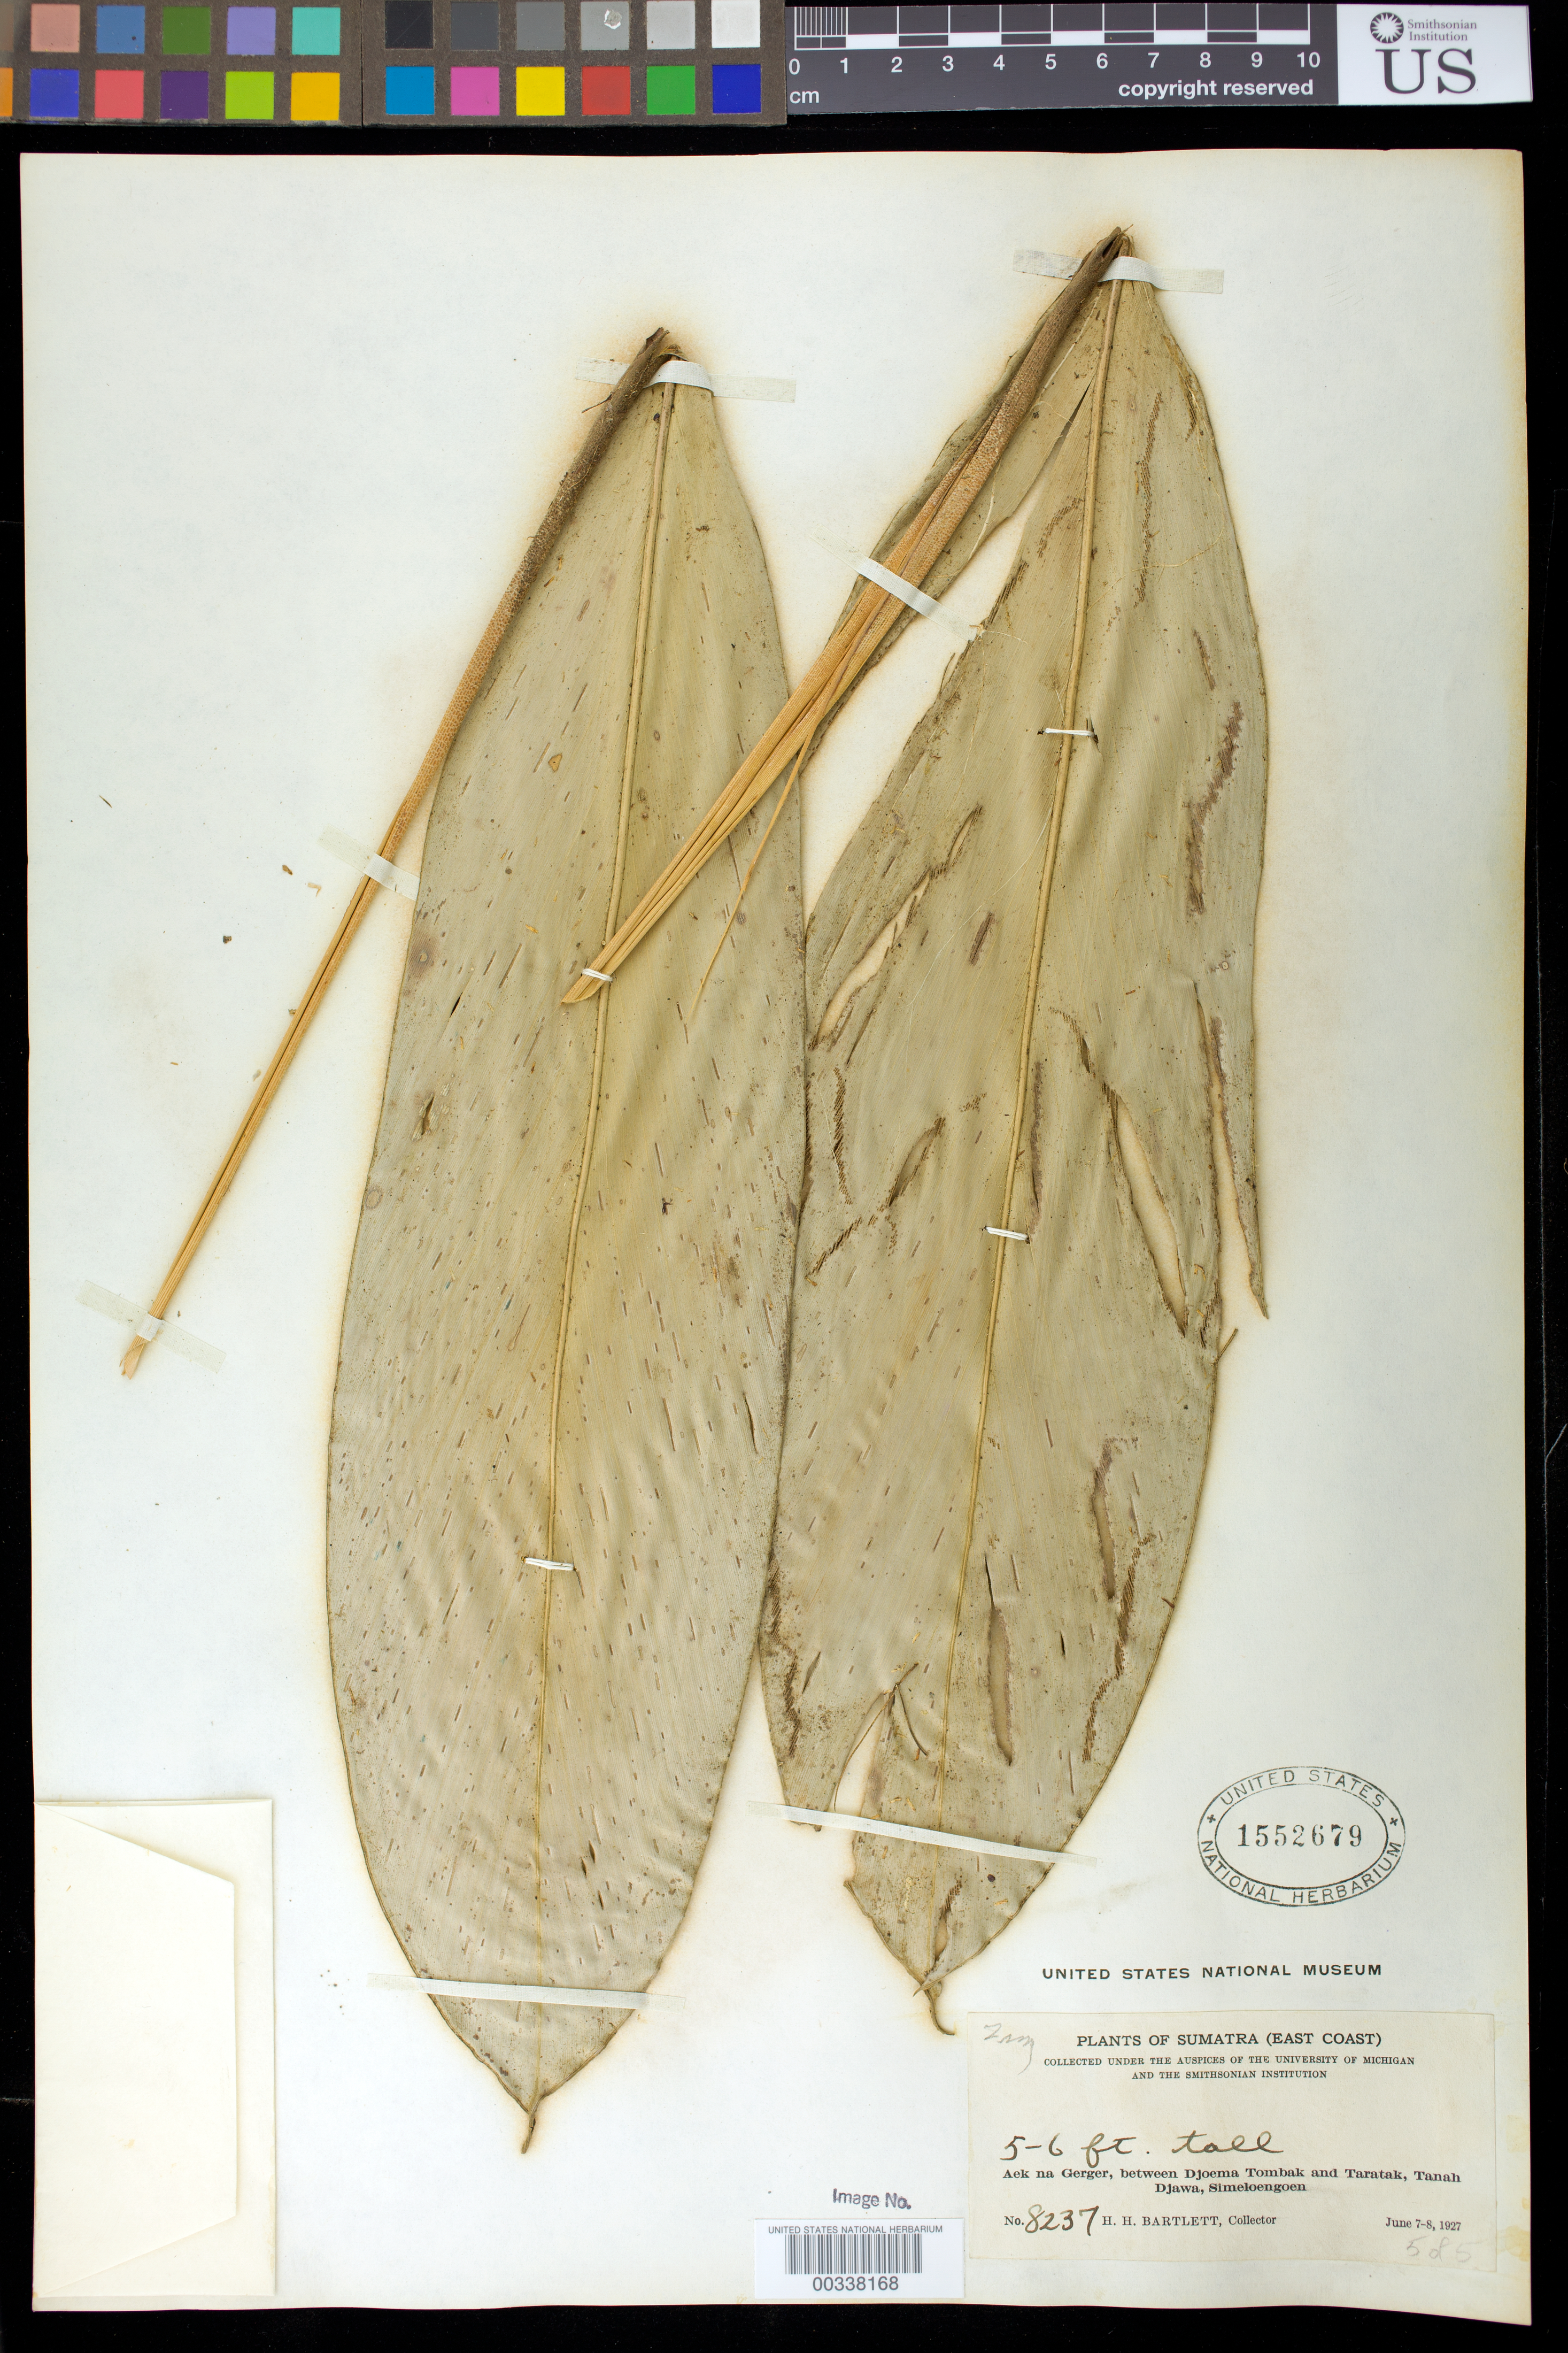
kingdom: Plantae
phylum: Tracheophyta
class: Liliopsida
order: Zingiberales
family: Zingiberaceae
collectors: H. H. Bartlett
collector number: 8237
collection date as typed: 07 Jun 1927 to 08 Jun 1927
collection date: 1927-06-07/1927-06-08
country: Indonesia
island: Sumatra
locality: (east coast), aek na gerger, between djoema tombak and taratak, tanah djawa, simeloengoen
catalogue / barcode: US 1552679